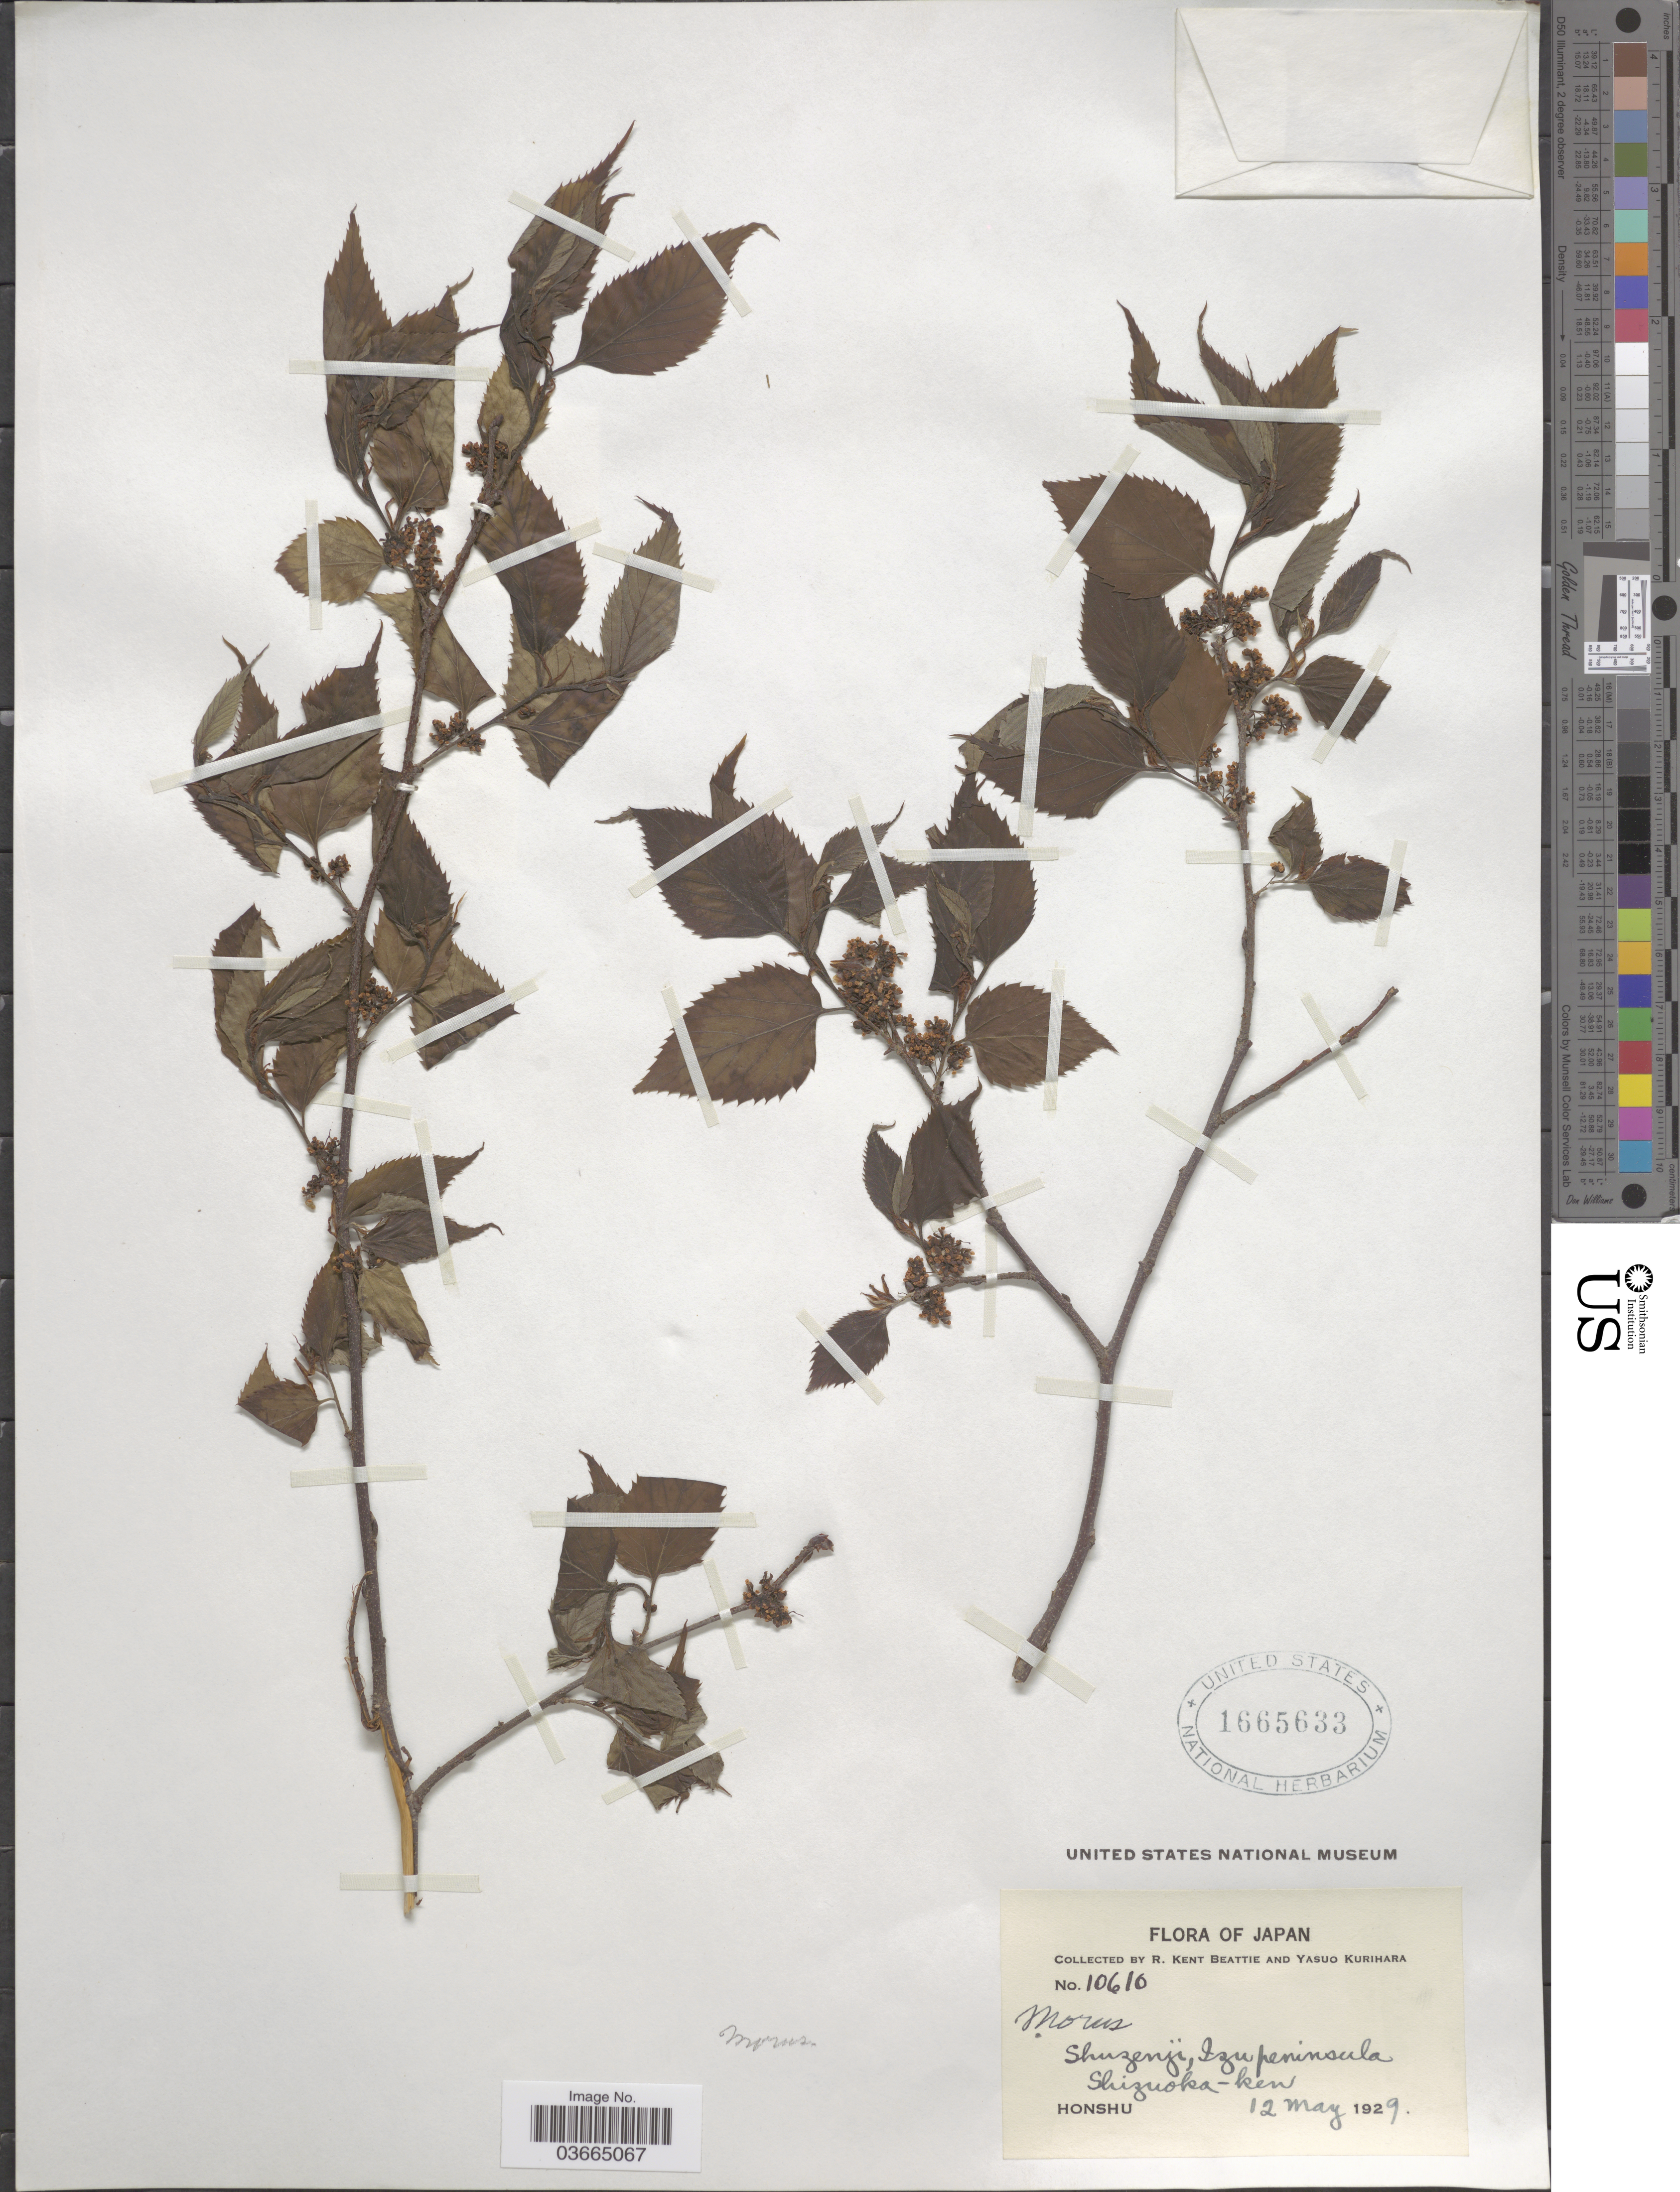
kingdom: Plantae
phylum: Tracheophyta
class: Magnoliopsida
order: Rosales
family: Moraceae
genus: Morus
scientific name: Morus sp.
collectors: R. K. Beattie & Y. Kurihara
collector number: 10610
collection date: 1929-05-12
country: Japan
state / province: Sizuoka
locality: Shuzenji, Izu peninsula. Shizuoka-ken. Honshu.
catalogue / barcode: US 1665633